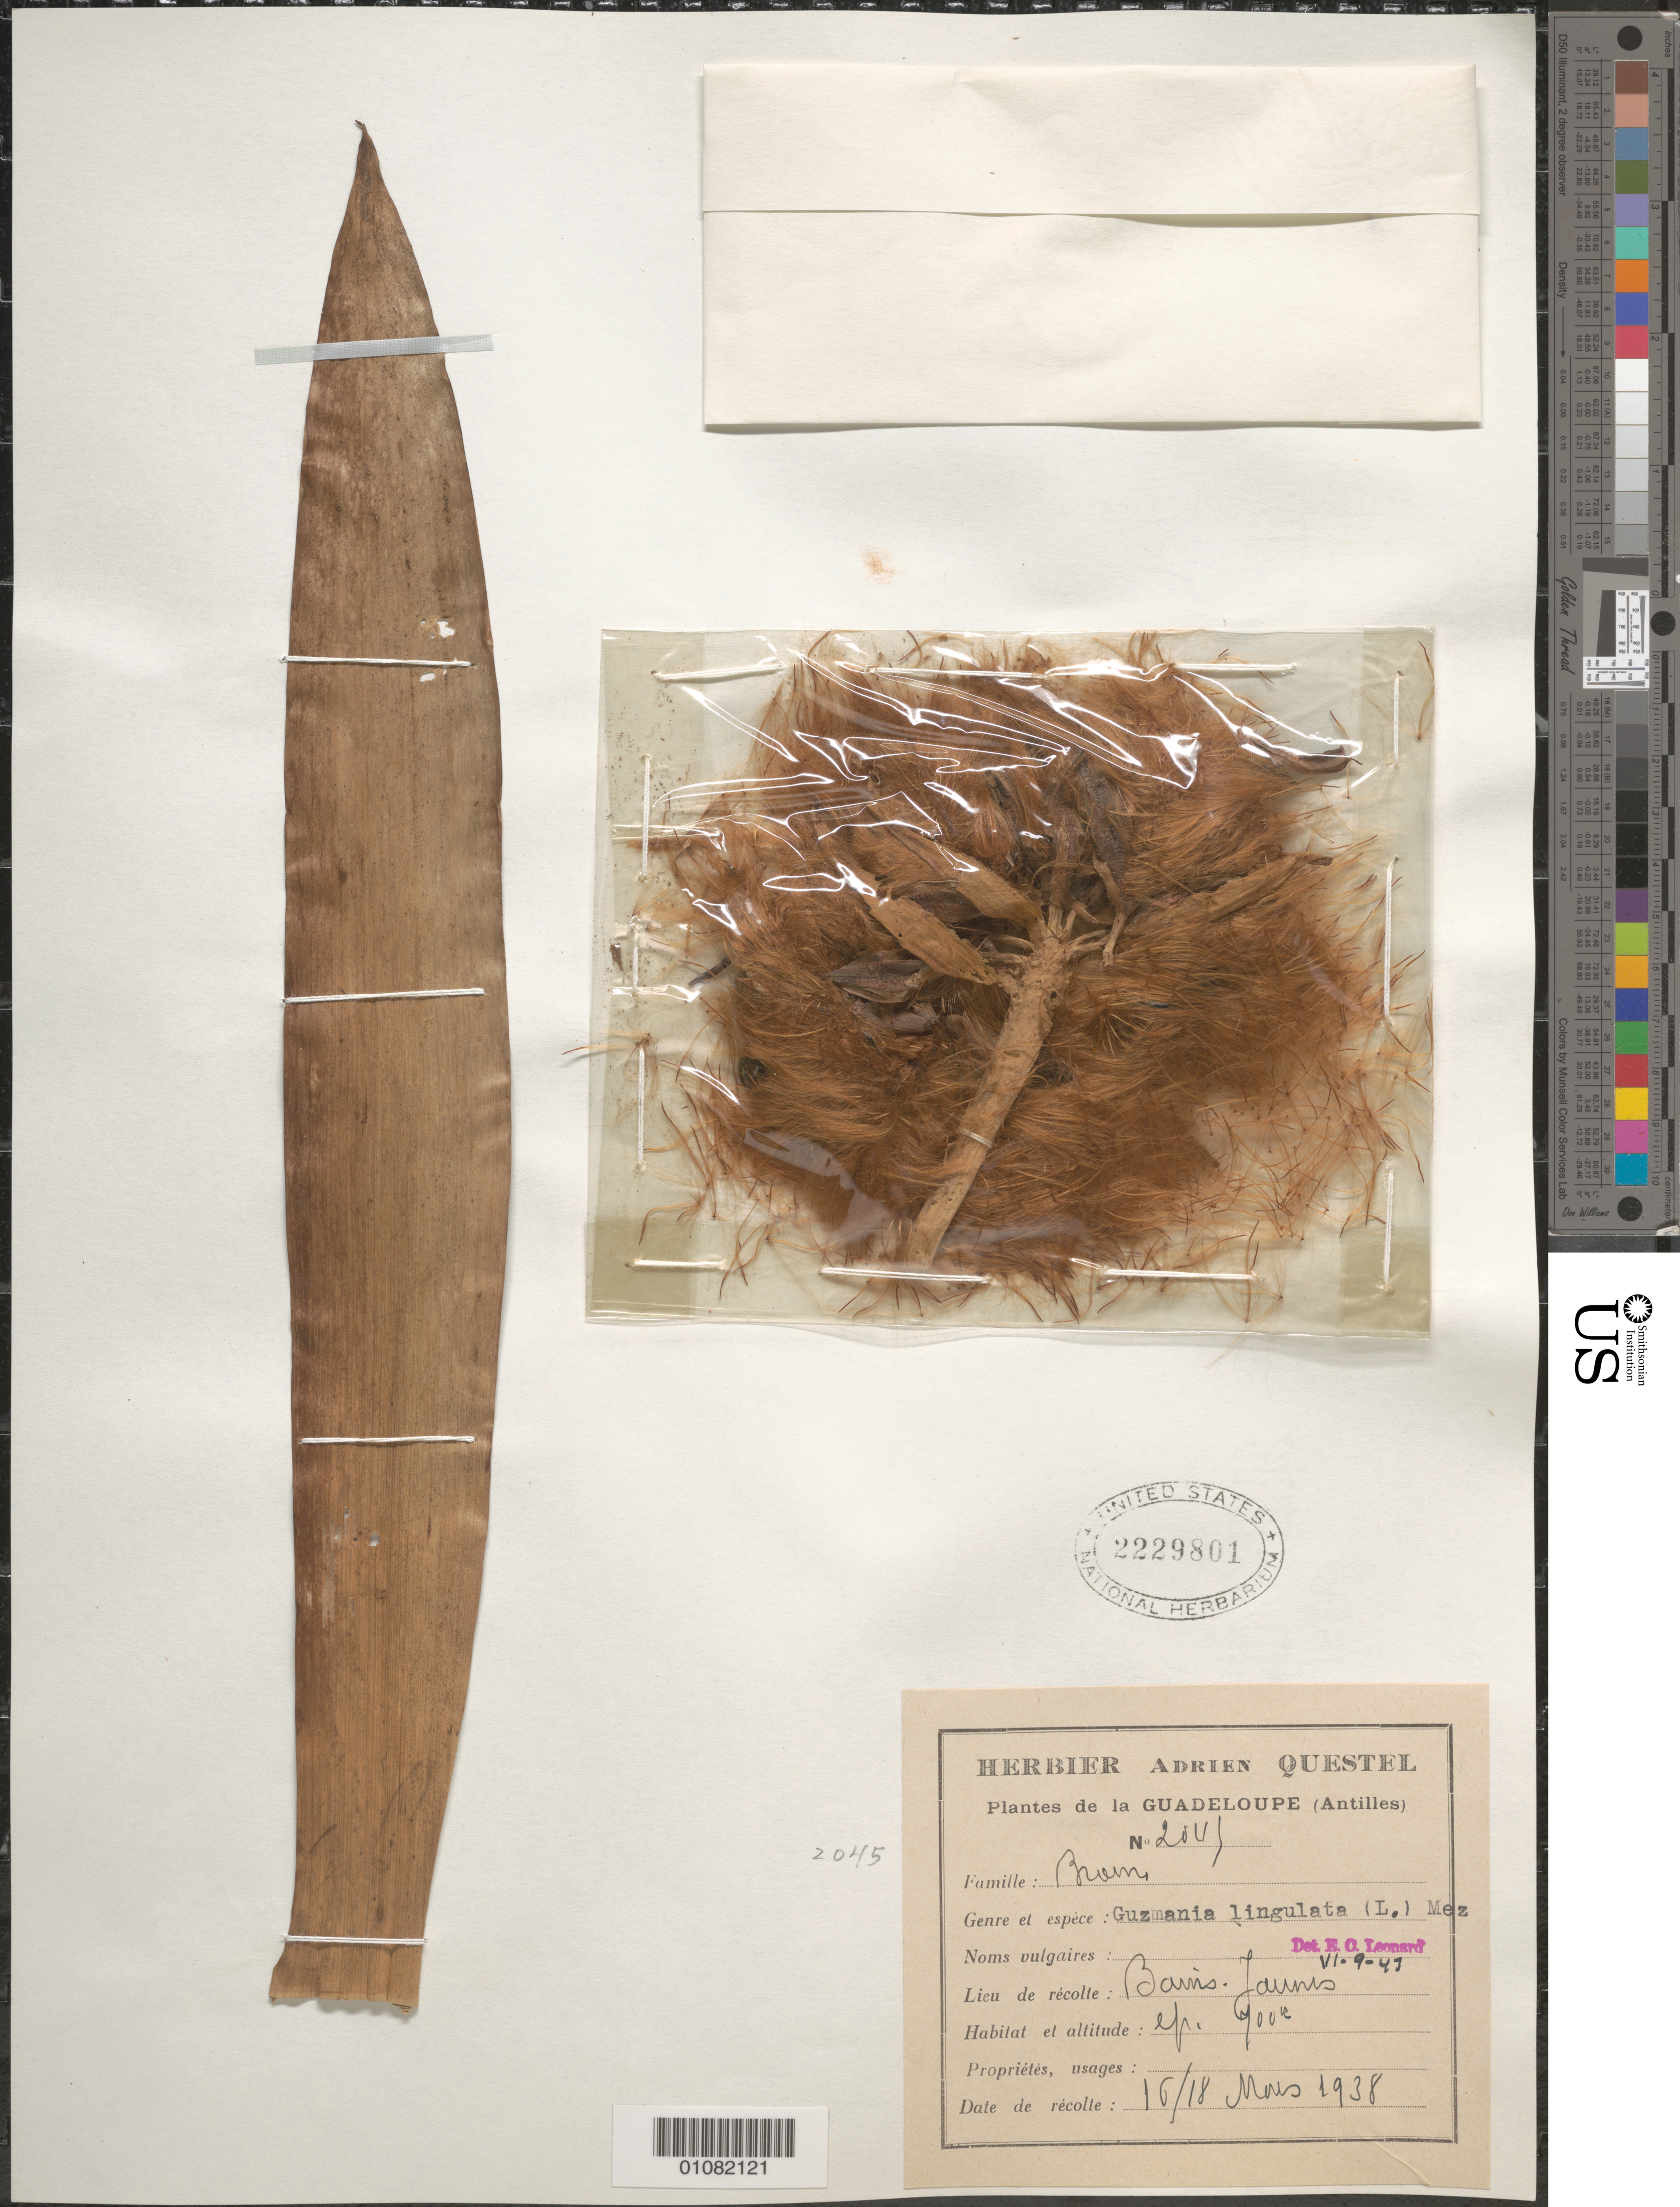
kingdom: Plantae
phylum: Tracheophyta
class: Liliopsida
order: Poales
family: Bromeliaceae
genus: Guzmania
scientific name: Guzmania lingulata var. lingulata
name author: (L.) Mez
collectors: A. Questel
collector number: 2047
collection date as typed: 16 Mar 1938 and 18 Mar 1938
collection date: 1938-03-16,1938-03-18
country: Guadeloupe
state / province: St. Claude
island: Basse Terre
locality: Bains Jaunes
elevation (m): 700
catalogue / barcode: US 2229801